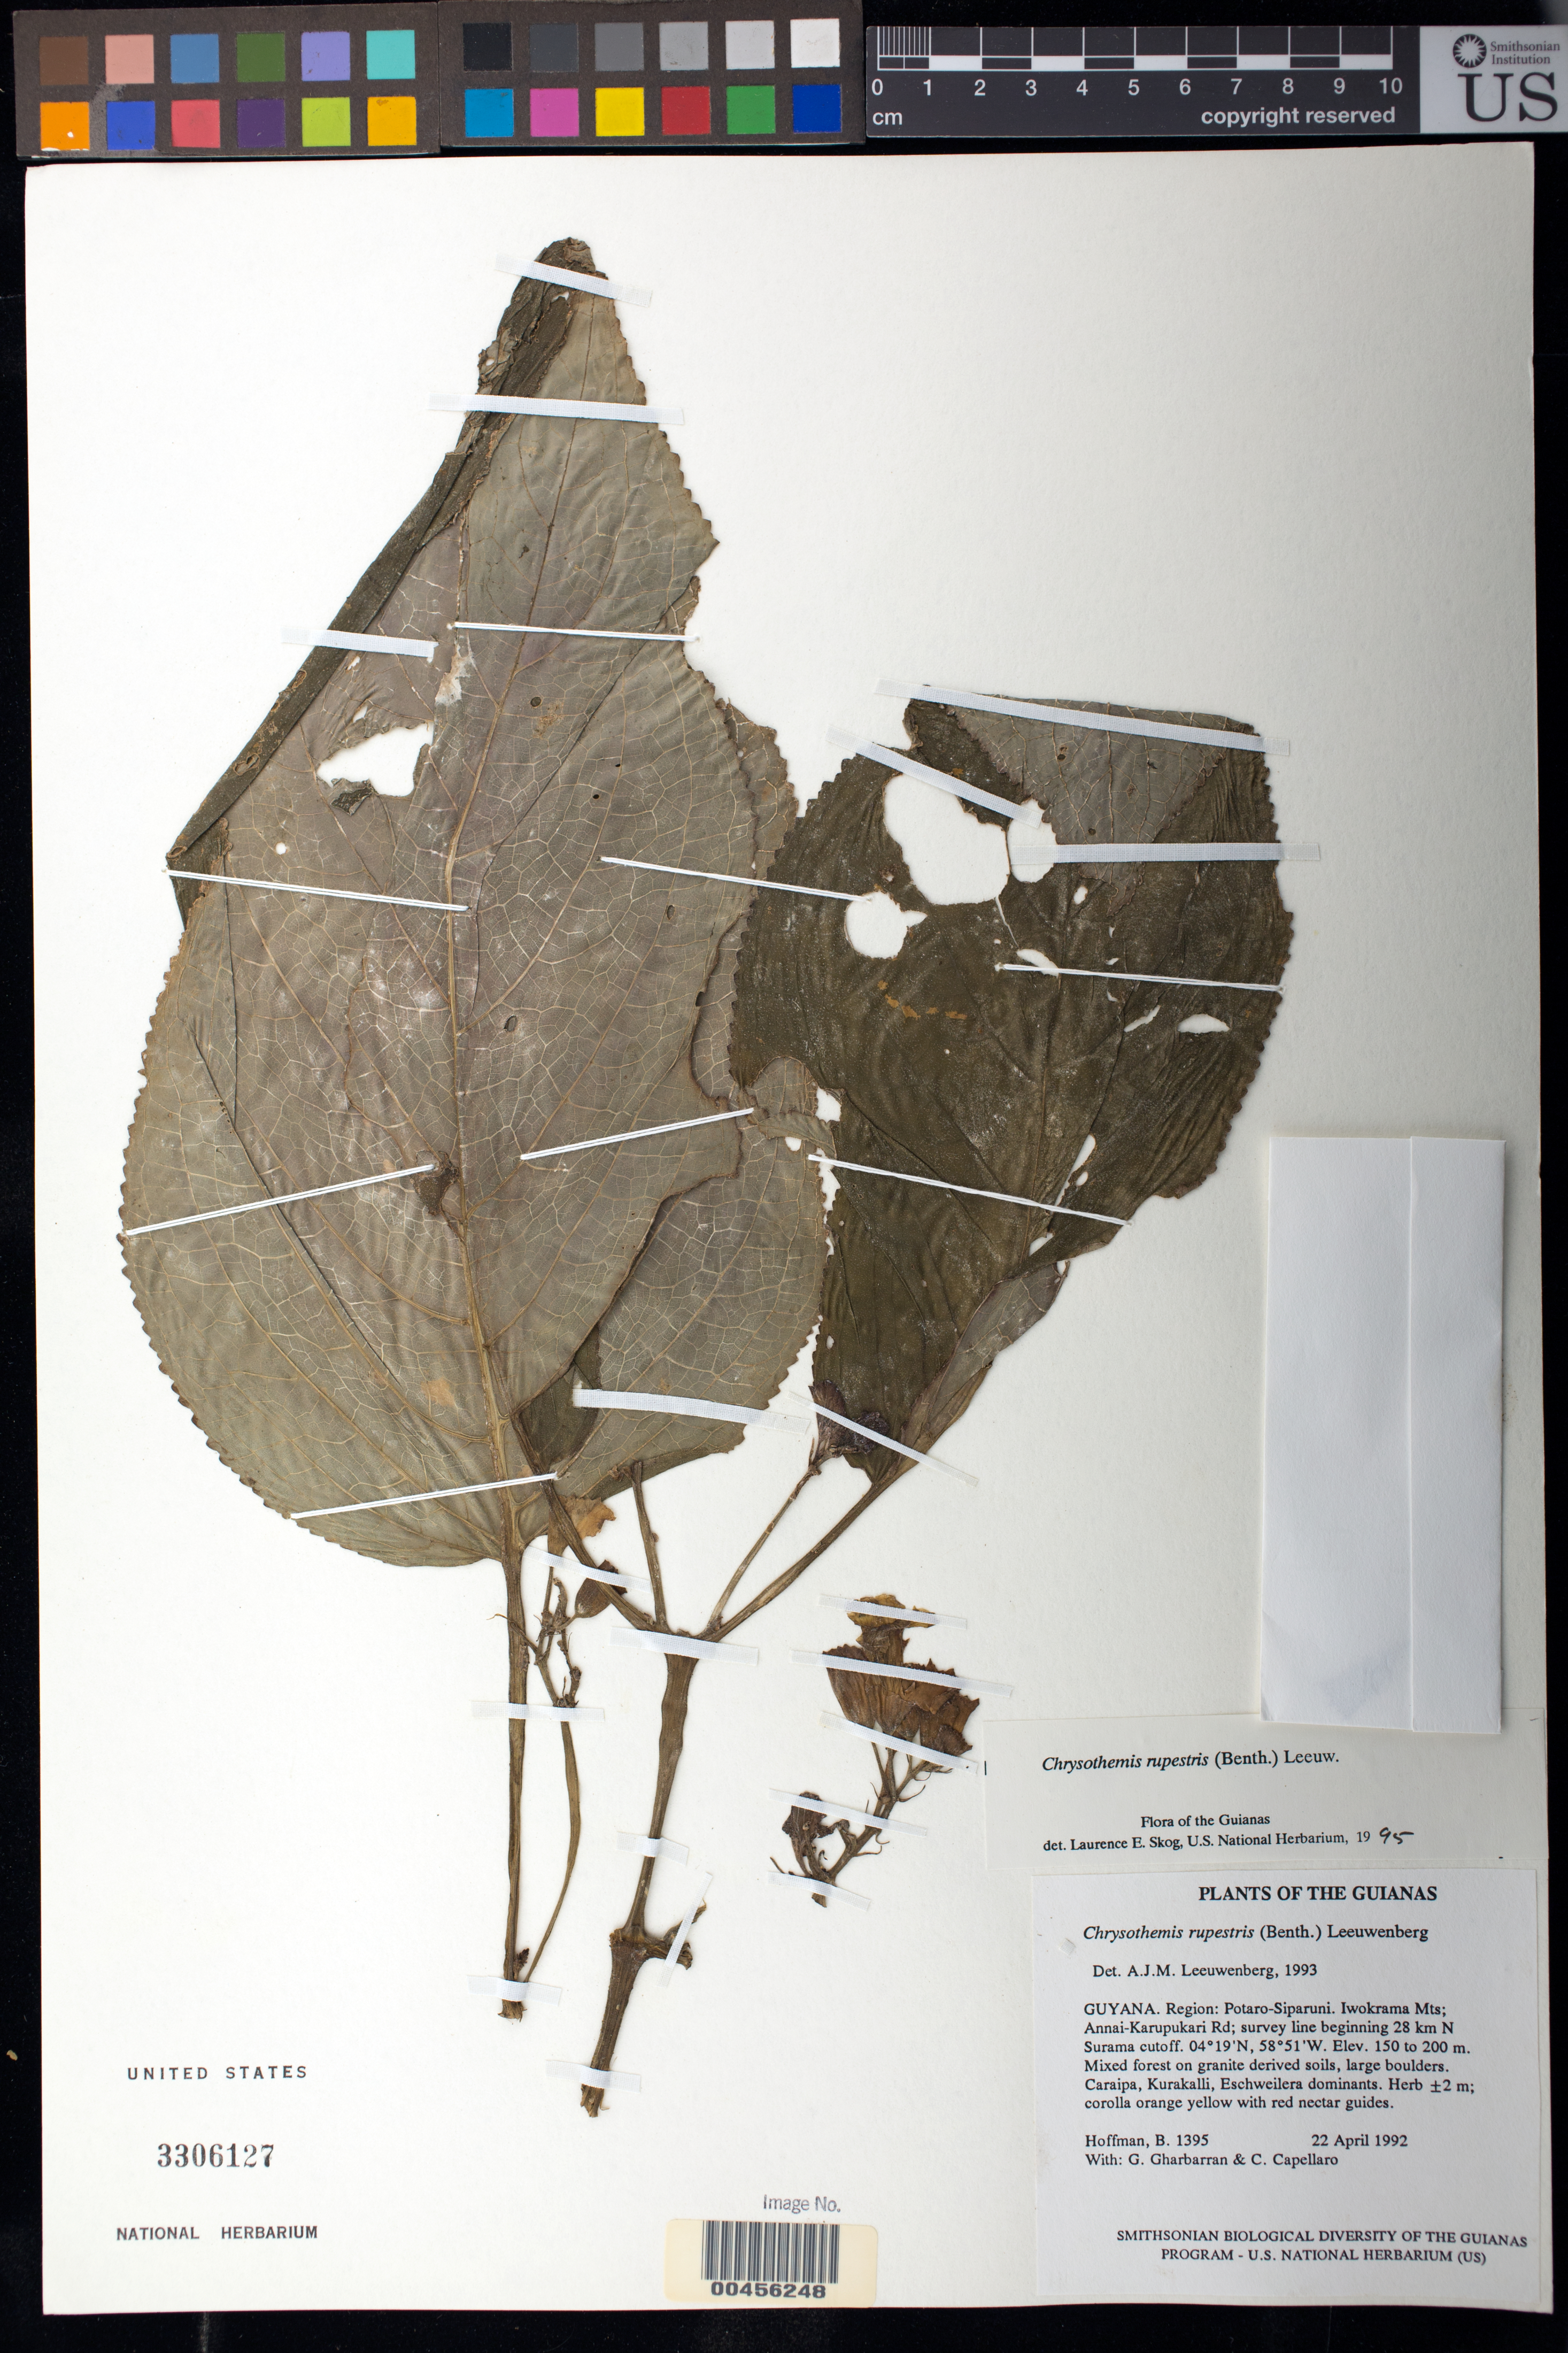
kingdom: Plantae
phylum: Tracheophyta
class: Magnoliopsida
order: Lamiales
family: Gesneriaceae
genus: Chrysothemis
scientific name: Chrysothemis rupestris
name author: (Benth.) Leeuwenb.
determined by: Skog, Laurence E.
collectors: B. Hoffman, G. Gharbarran & C. Capellaro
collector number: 1395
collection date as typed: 22 Apr 1992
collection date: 1992-04-22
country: Guyana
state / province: Potaro-Siparuni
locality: Iwokrama Mts; Annai-Karupukari Rd; survey line beginning 28 km N Surama cutoff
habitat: Mixed forest on granite derived soils, large boulders. Caraipa, Kurakalli, Eschweilera dominants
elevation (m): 150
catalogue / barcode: US 3306127